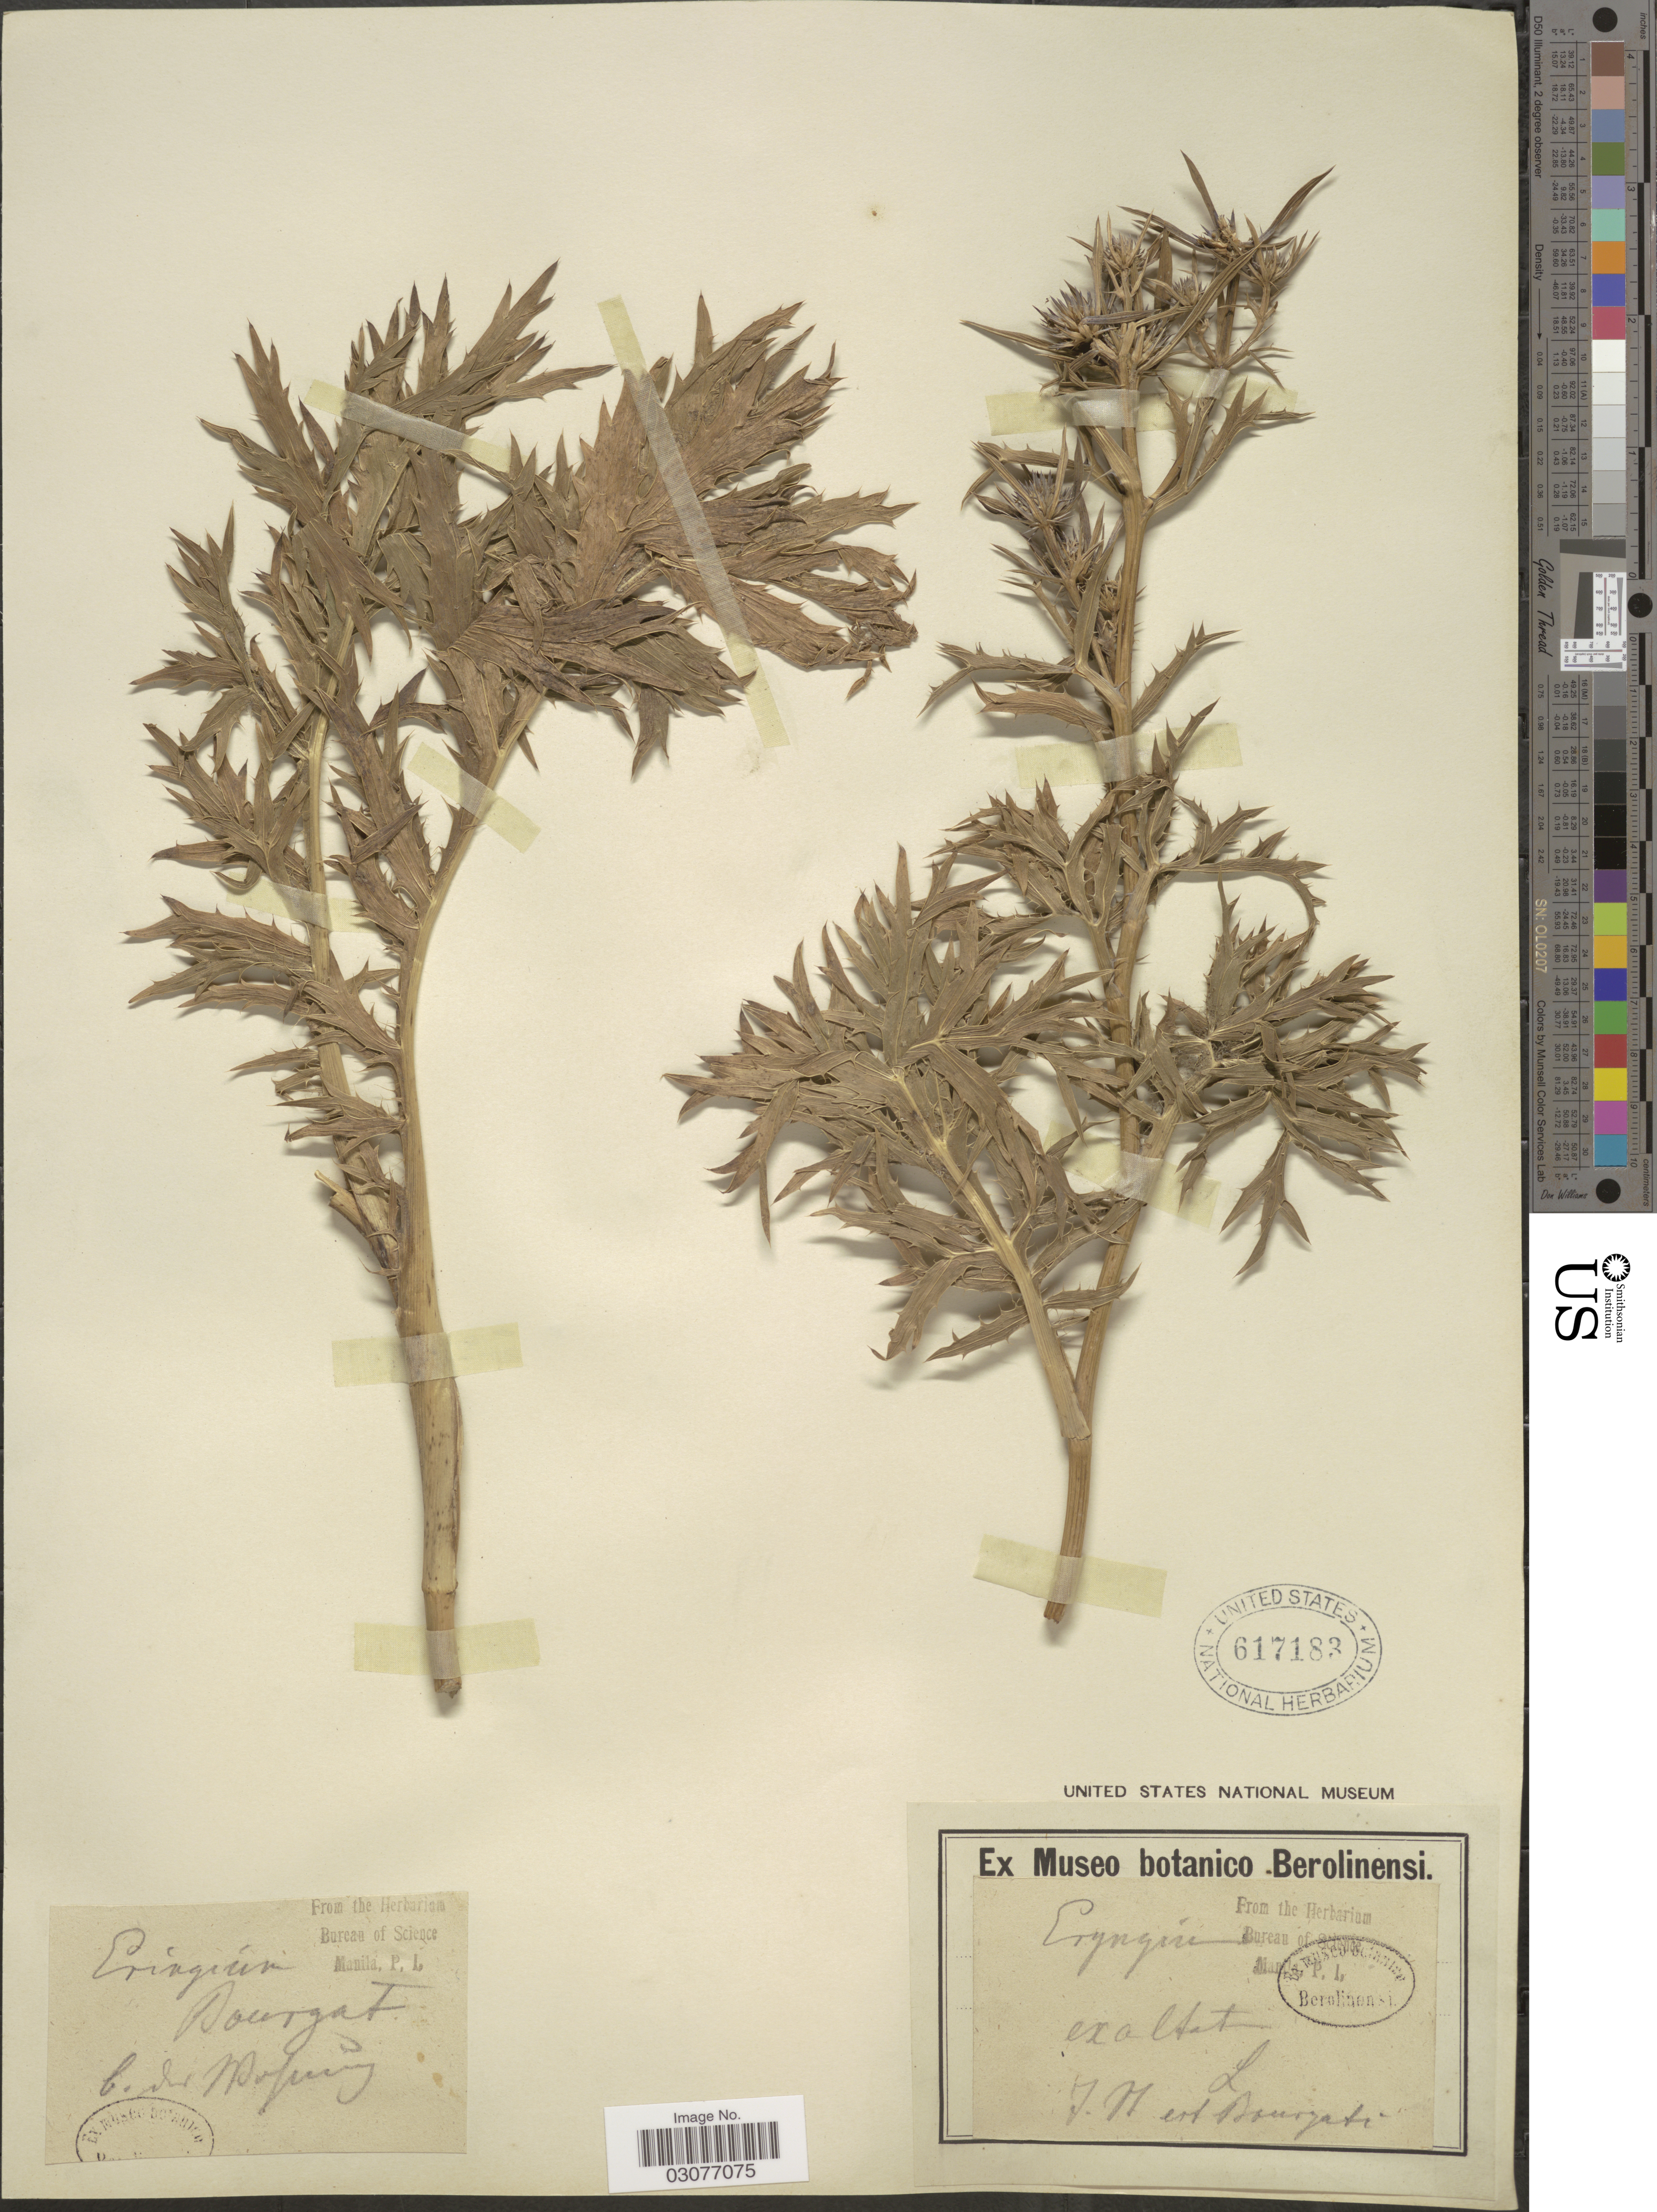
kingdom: Plantae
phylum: Tracheophyta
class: Magnoliopsida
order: Apiales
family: Apiaceae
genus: Eryngium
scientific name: Eryngium bourgatii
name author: Gouan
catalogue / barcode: US 617183